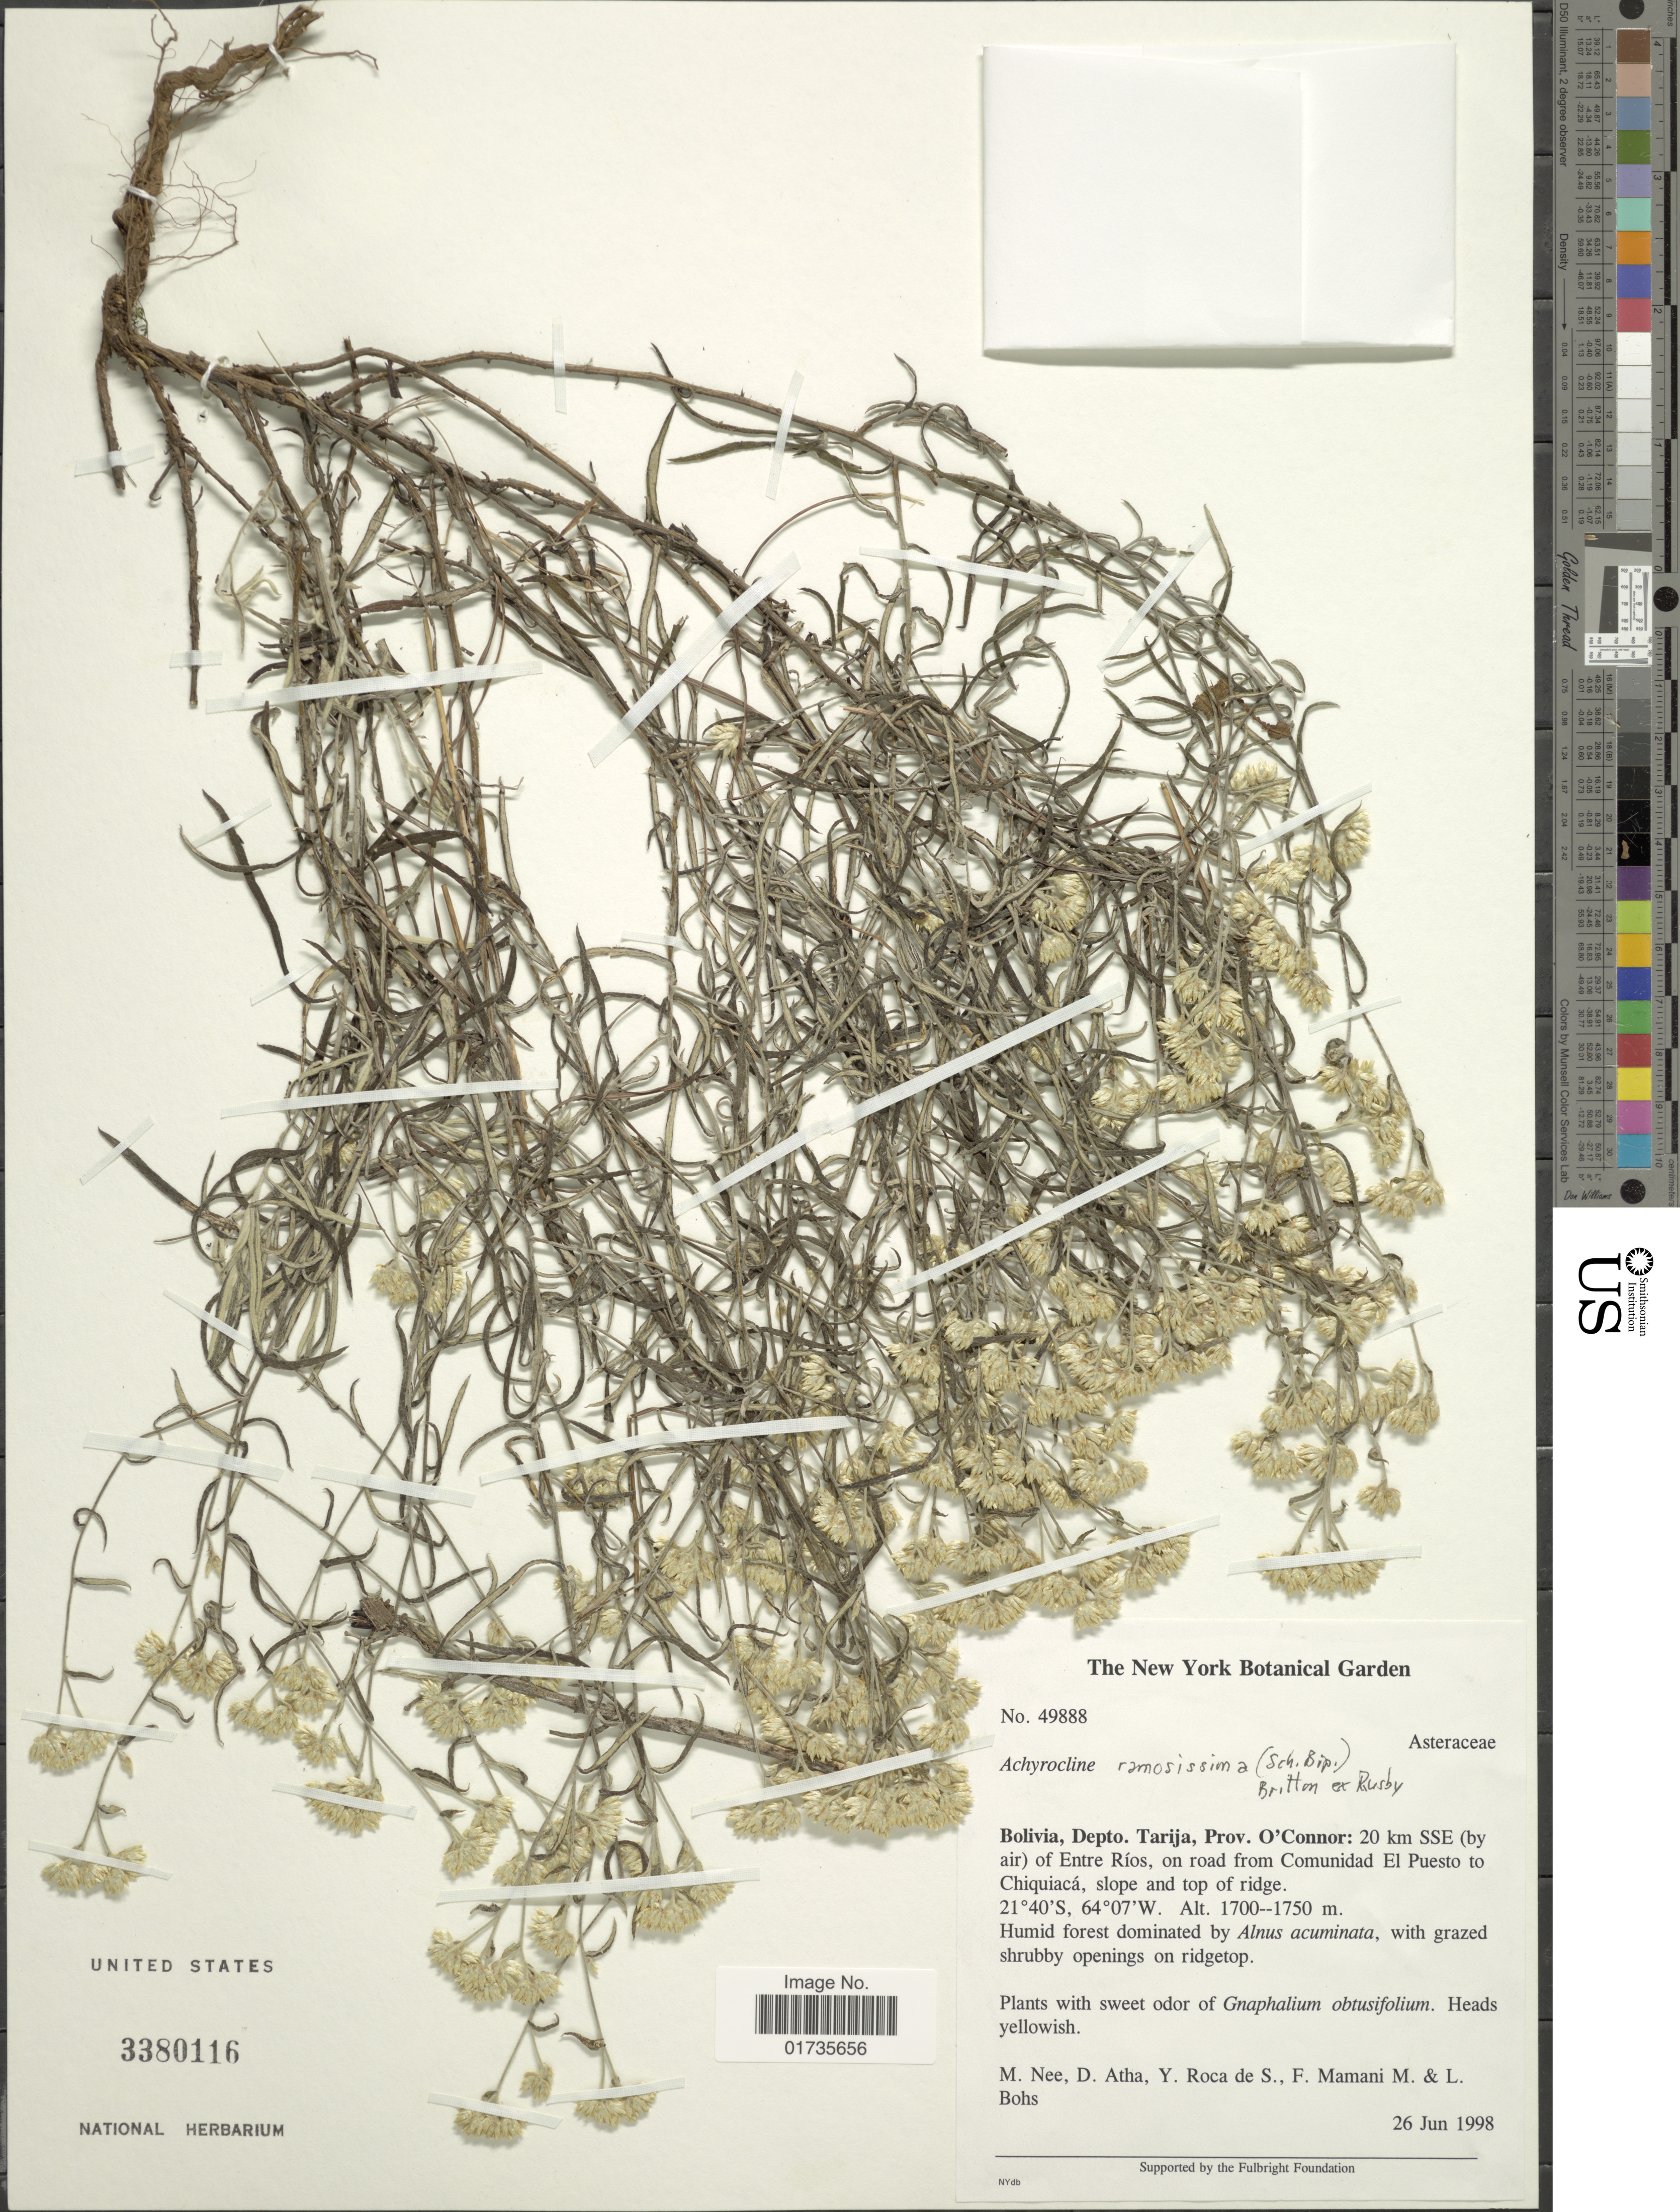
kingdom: Plantae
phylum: Tracheophyta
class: Magnoliopsida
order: Asterales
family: Asteraceae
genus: Achyrocline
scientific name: Achyrocline ramosissima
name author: (Sch. Bip.) Britton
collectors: M. Nee, D. Atha, Y. Roca de S., F. Mamani & L. A. Bohs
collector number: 49888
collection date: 1998-06-26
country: Bolivia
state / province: Tarija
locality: Bolivia, Depto. Tarija, Prov. O'Connor: 20 km SSE (by air) of Entre Rios, on road from Comunidad El Puesto to Chiquiaca, slope and top of ridge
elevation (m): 1700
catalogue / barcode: US 3380116